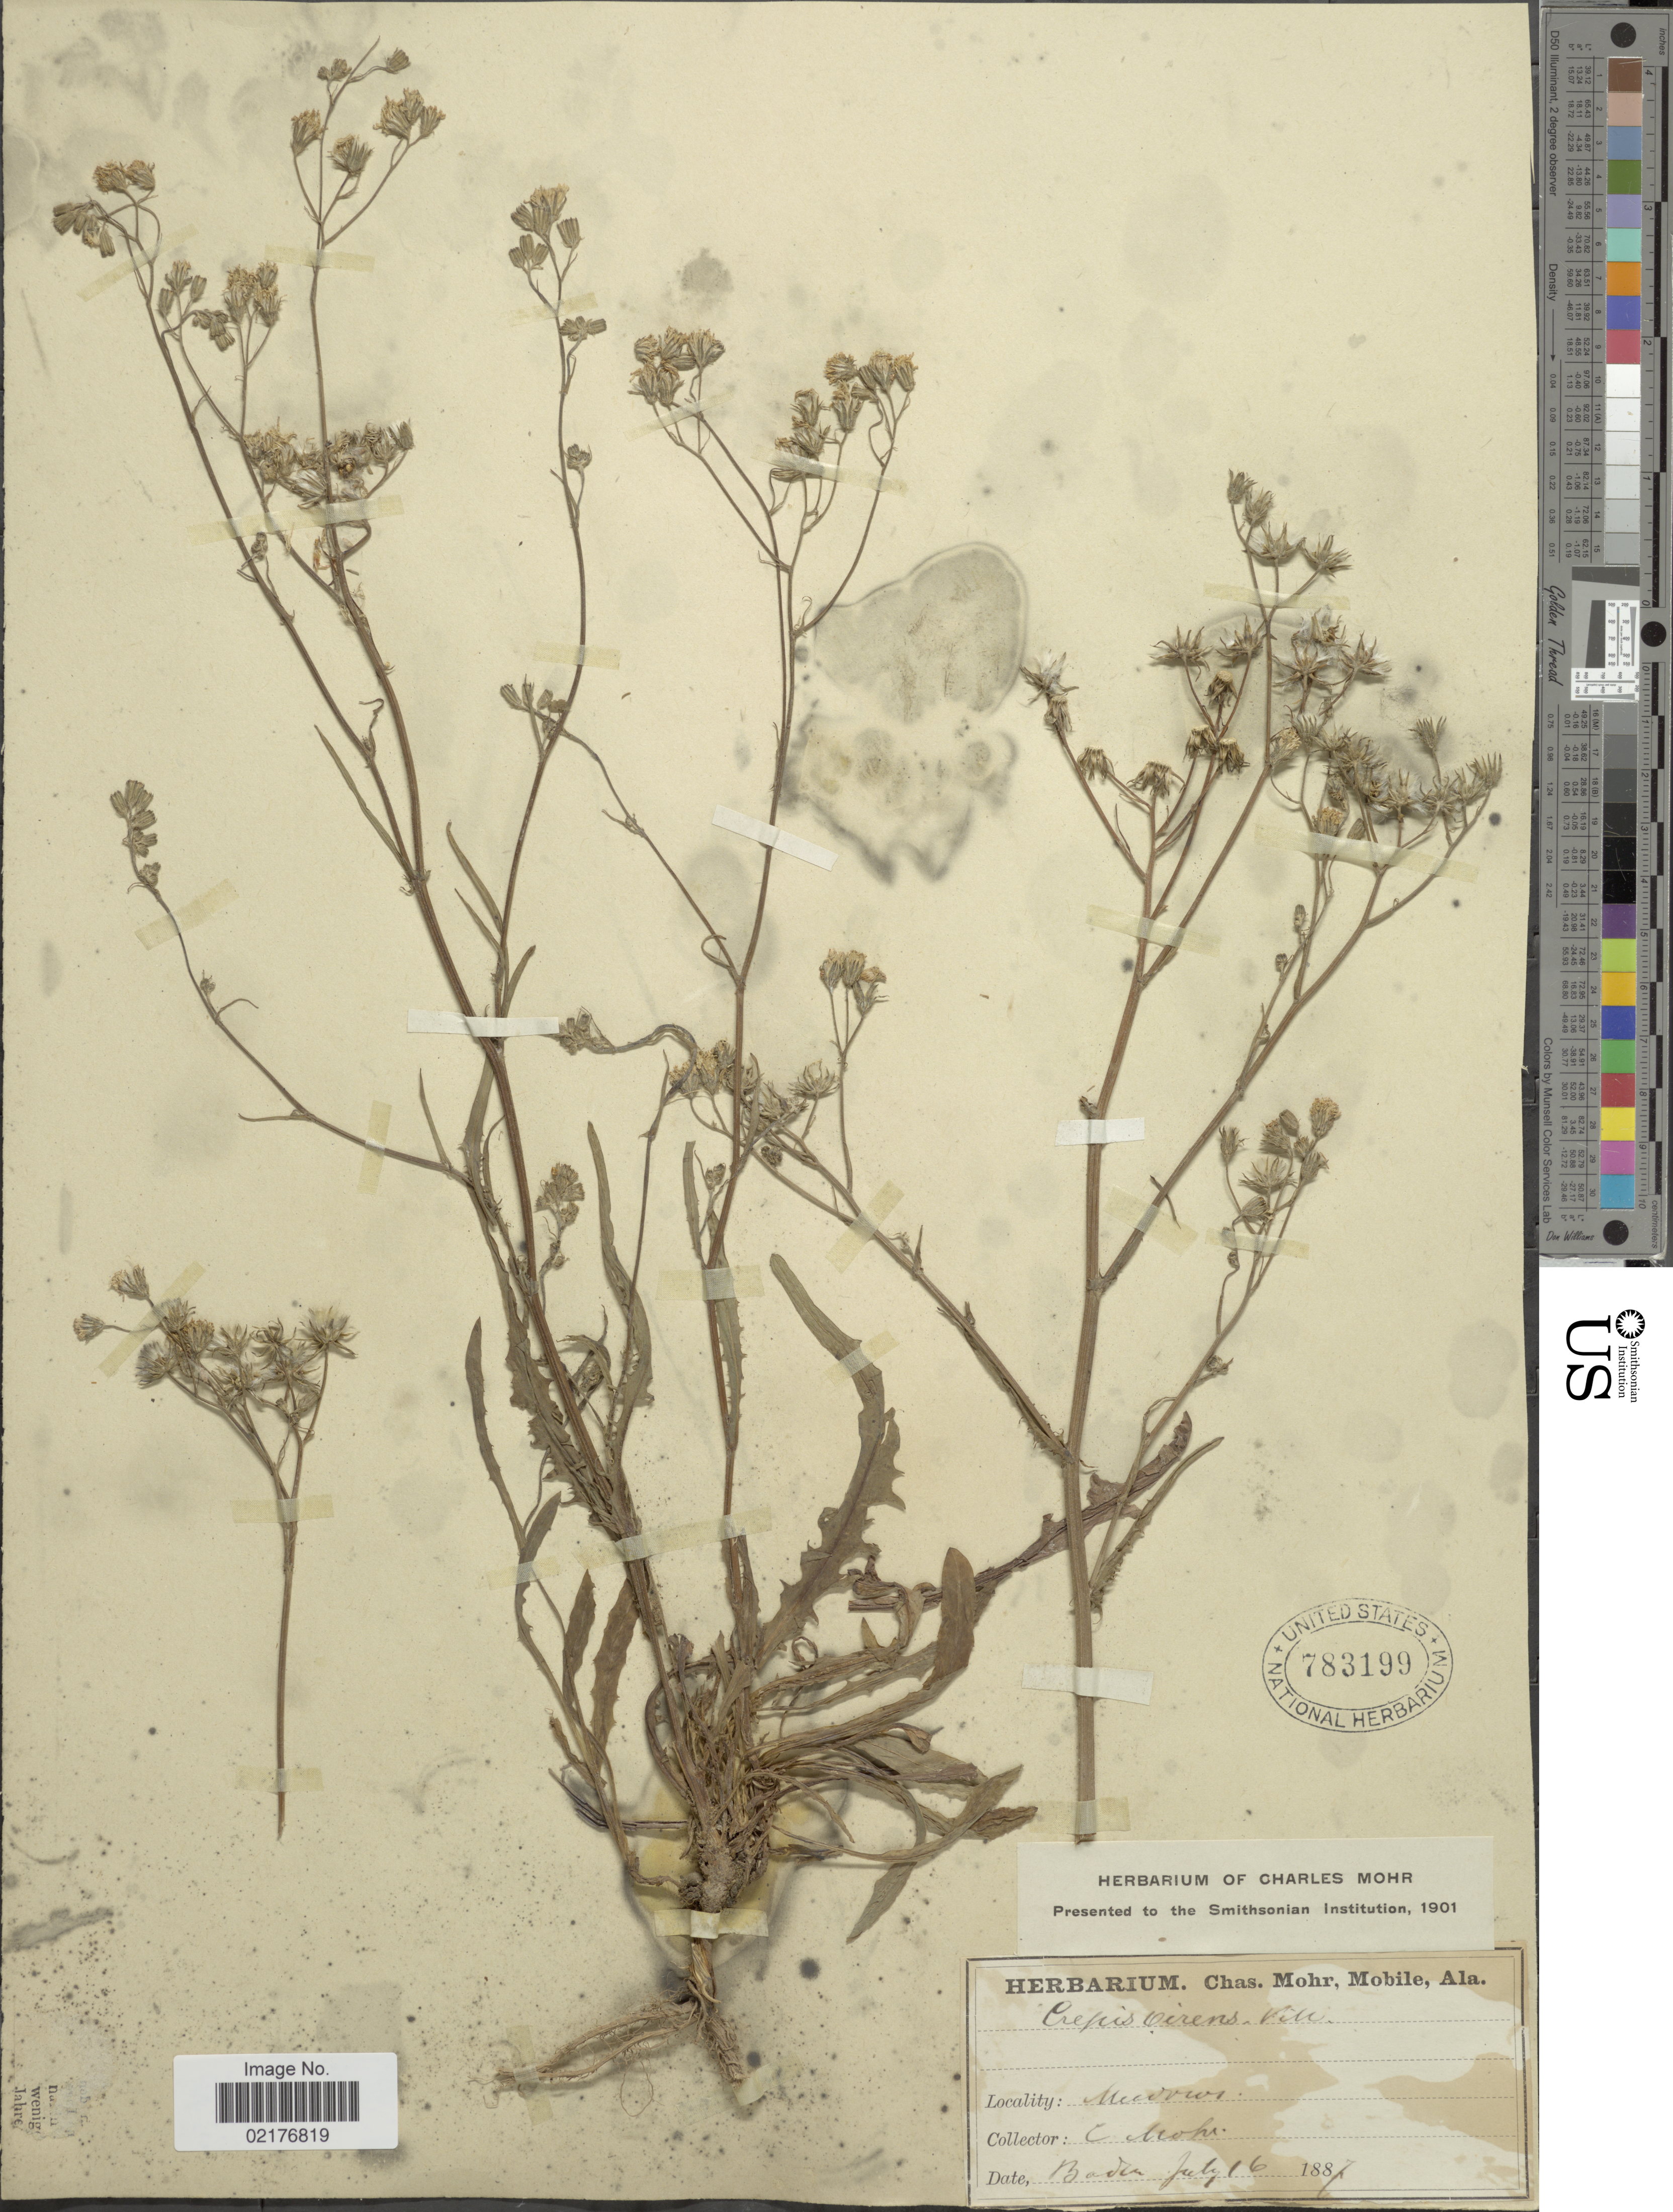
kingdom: Plantae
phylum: Tracheophyta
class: Magnoliopsida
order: Asterales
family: Asteraceae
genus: Crepis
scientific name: Crepis capillaris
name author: (L.) Wallr.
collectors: C. T. Mohr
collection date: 1887-07-16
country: Germany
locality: Baden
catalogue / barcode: US 783199